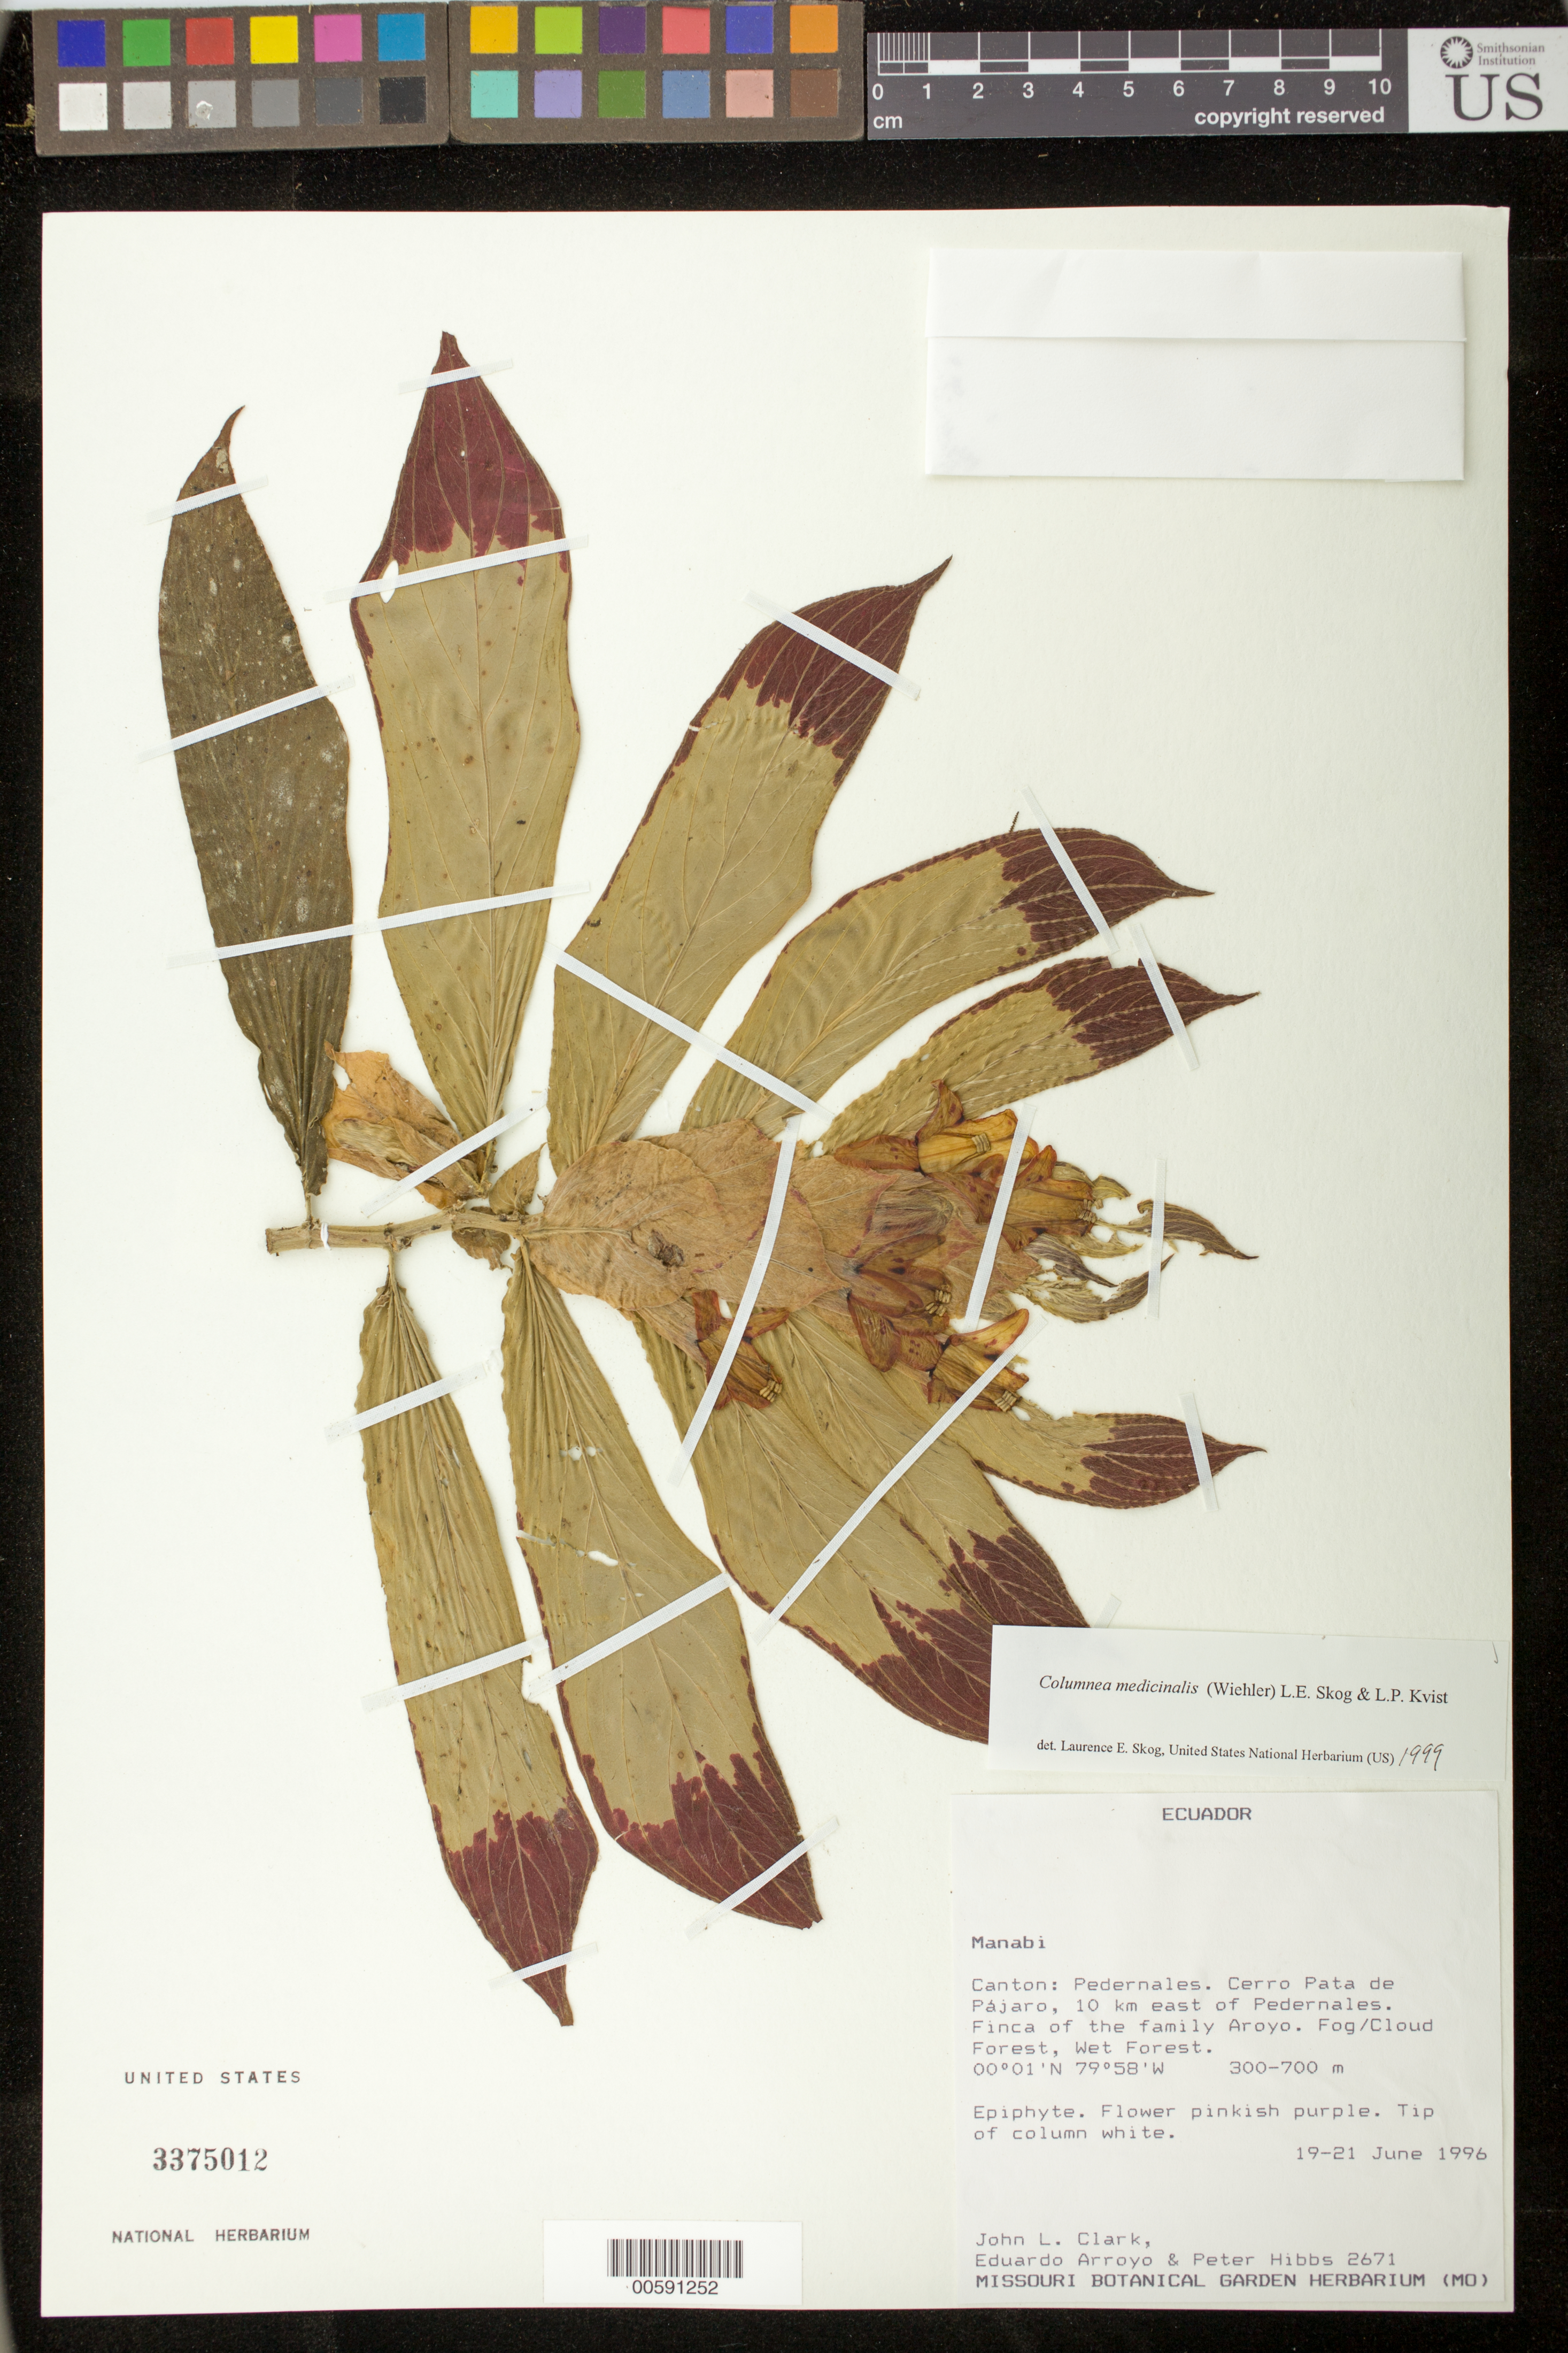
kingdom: Plantae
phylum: Tracheophyta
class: Magnoliopsida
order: Lamiales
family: Gesneriaceae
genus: Columnea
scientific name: Columnea medicinalis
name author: (Wiehler) L.E. Skog & L.P. Kvist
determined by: Skog, Laurence E.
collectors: J. L. Clark, E. Arroyo & P. Hibbs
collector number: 2671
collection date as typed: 19-21 Jun 1996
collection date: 1996-06-19/1996-06-21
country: Ecuador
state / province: Manabí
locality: Canton Pedernales, Cerro Pata de Pájaro, 10 km E of Pedernales, finca of the family Aroyo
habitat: Fog/cloud forest, wet forest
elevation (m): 300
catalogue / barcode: US 3375012